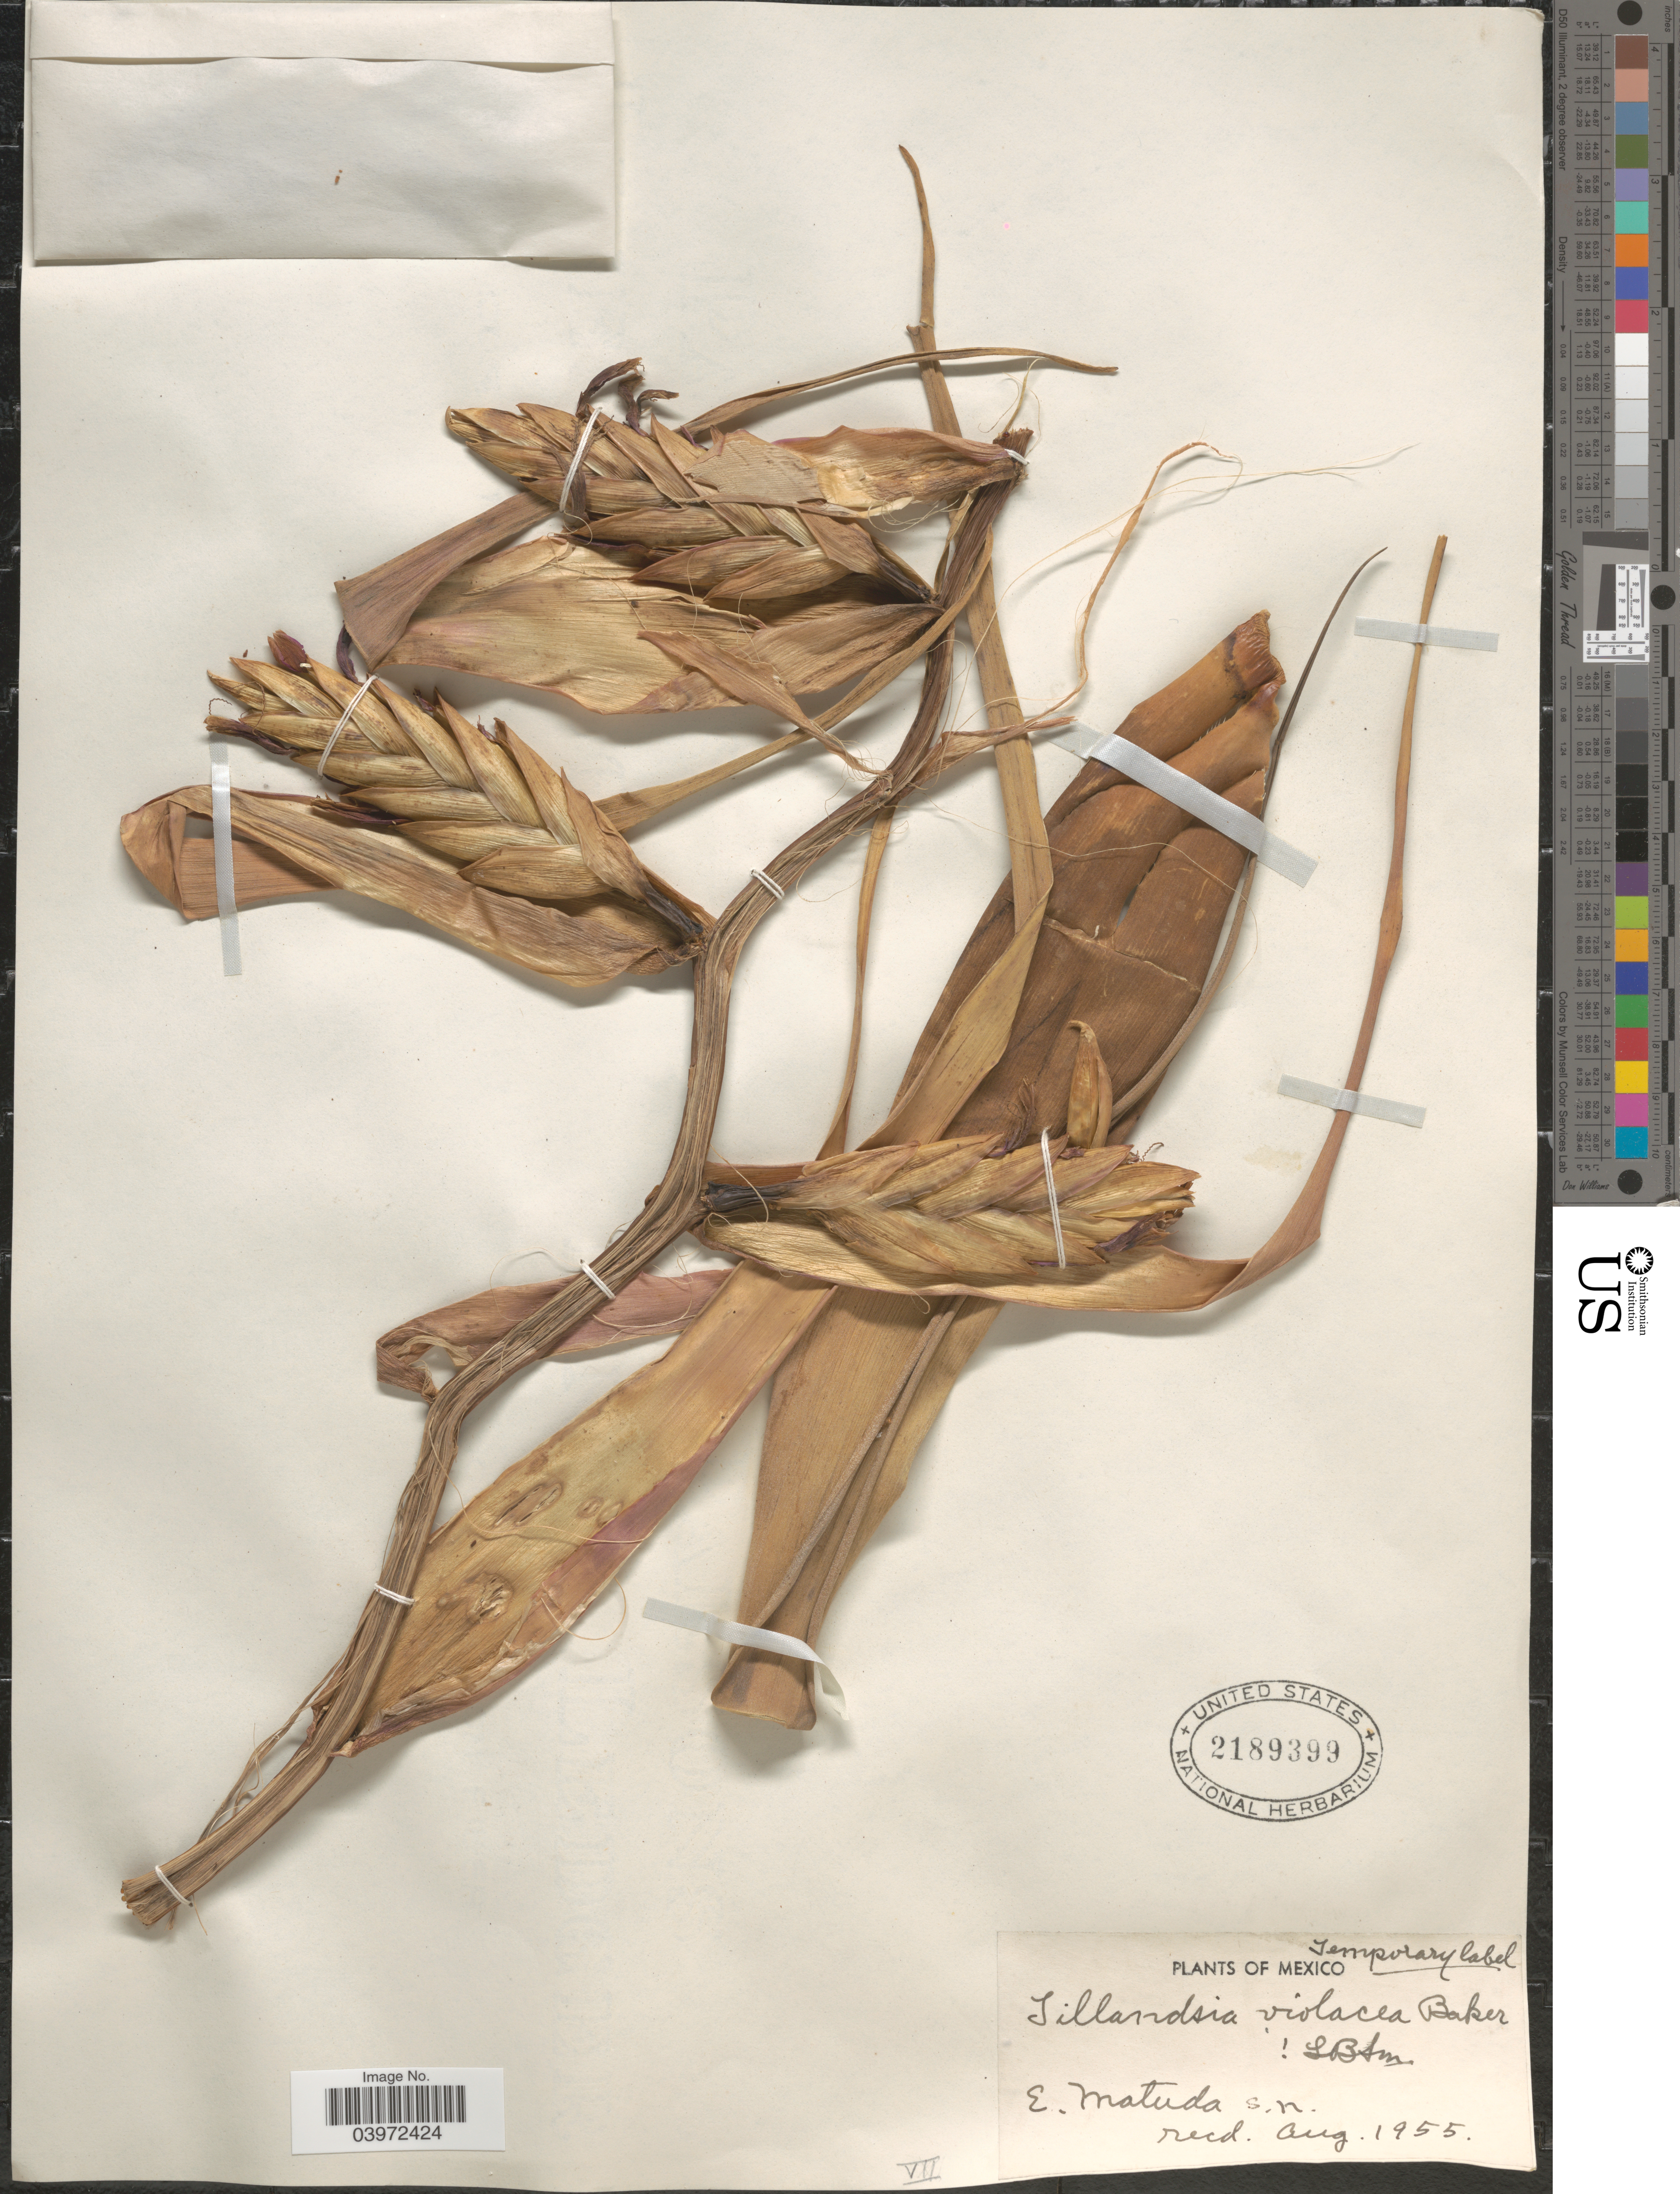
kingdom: Plantae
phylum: Tracheophyta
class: Liliopsida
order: Poales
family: Bromeliaceae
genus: Tillandsia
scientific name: Tillandsia violacea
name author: Klotzsch ex Beer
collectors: E. Matuda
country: Mexico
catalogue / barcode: US 2189399